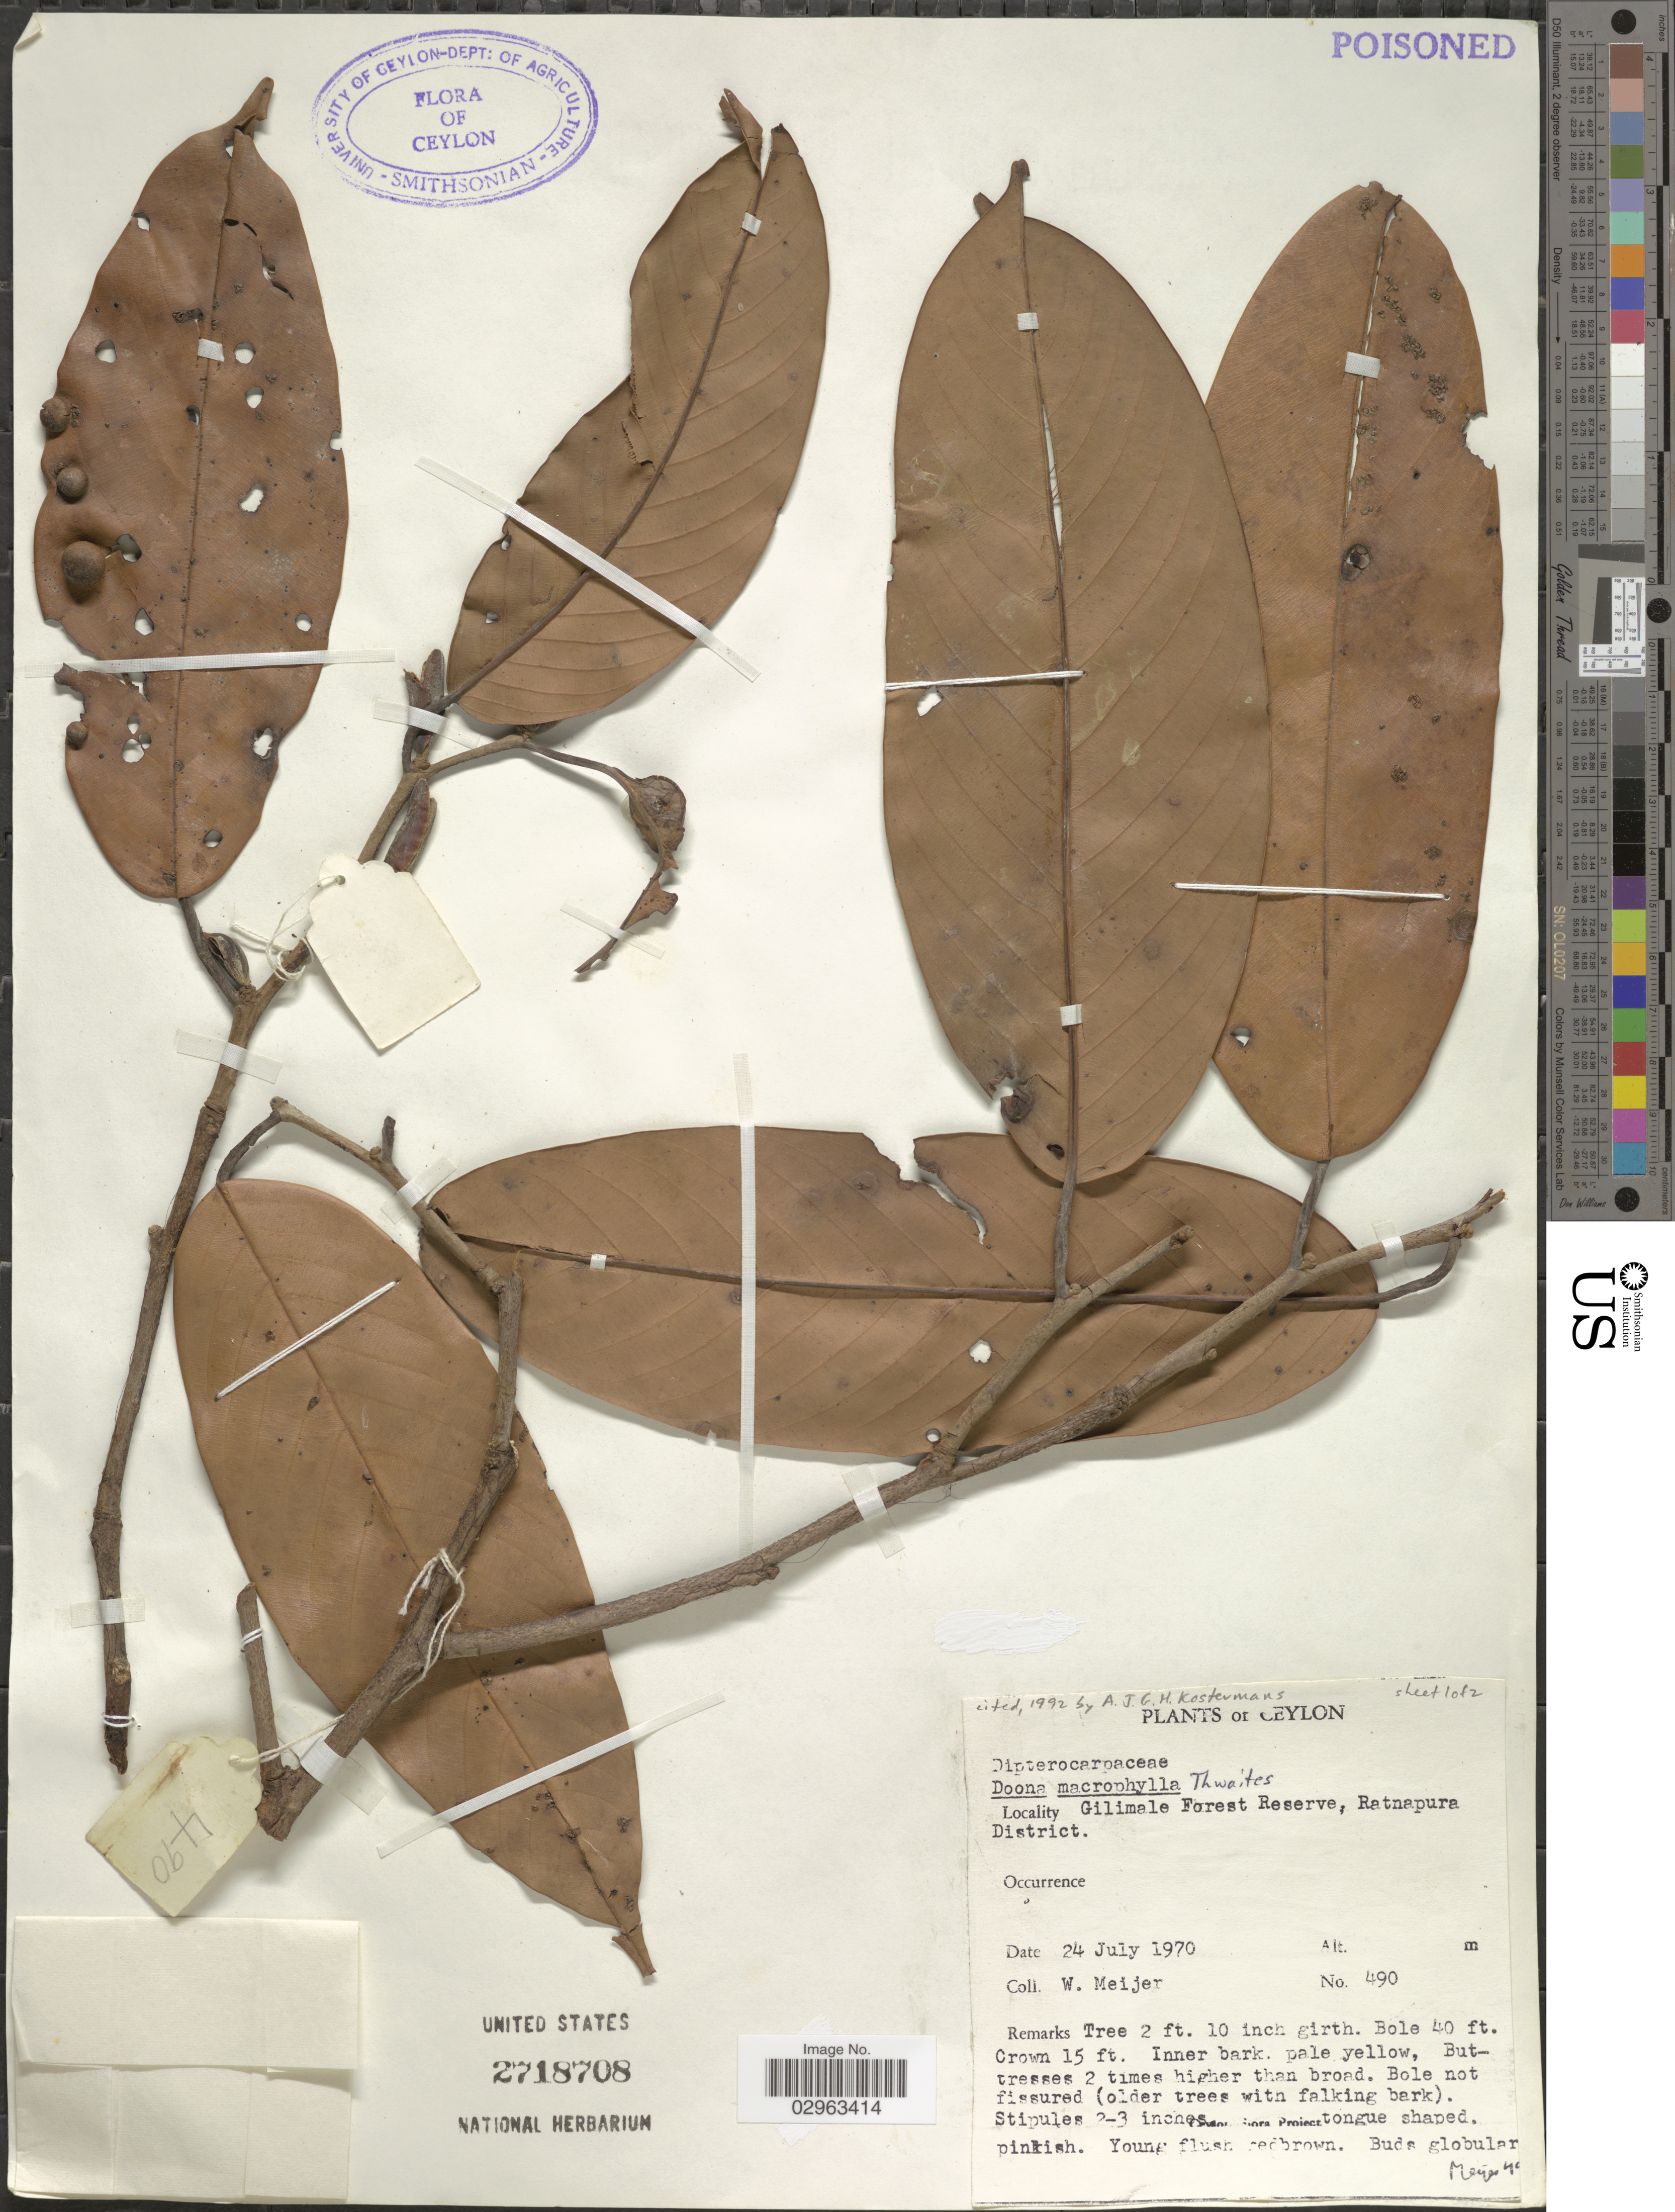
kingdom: Plantae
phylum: Tracheophyta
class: Magnoliopsida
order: Malvales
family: Dipterocarpaceae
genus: Doona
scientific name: Doona macrophylla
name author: Thwaites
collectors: W. Meijer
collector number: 490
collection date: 1970-07-24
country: Sri Lanka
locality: Ceylon. Gilimale Forest Reserve, Ratnapura District.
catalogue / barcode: US 2718708